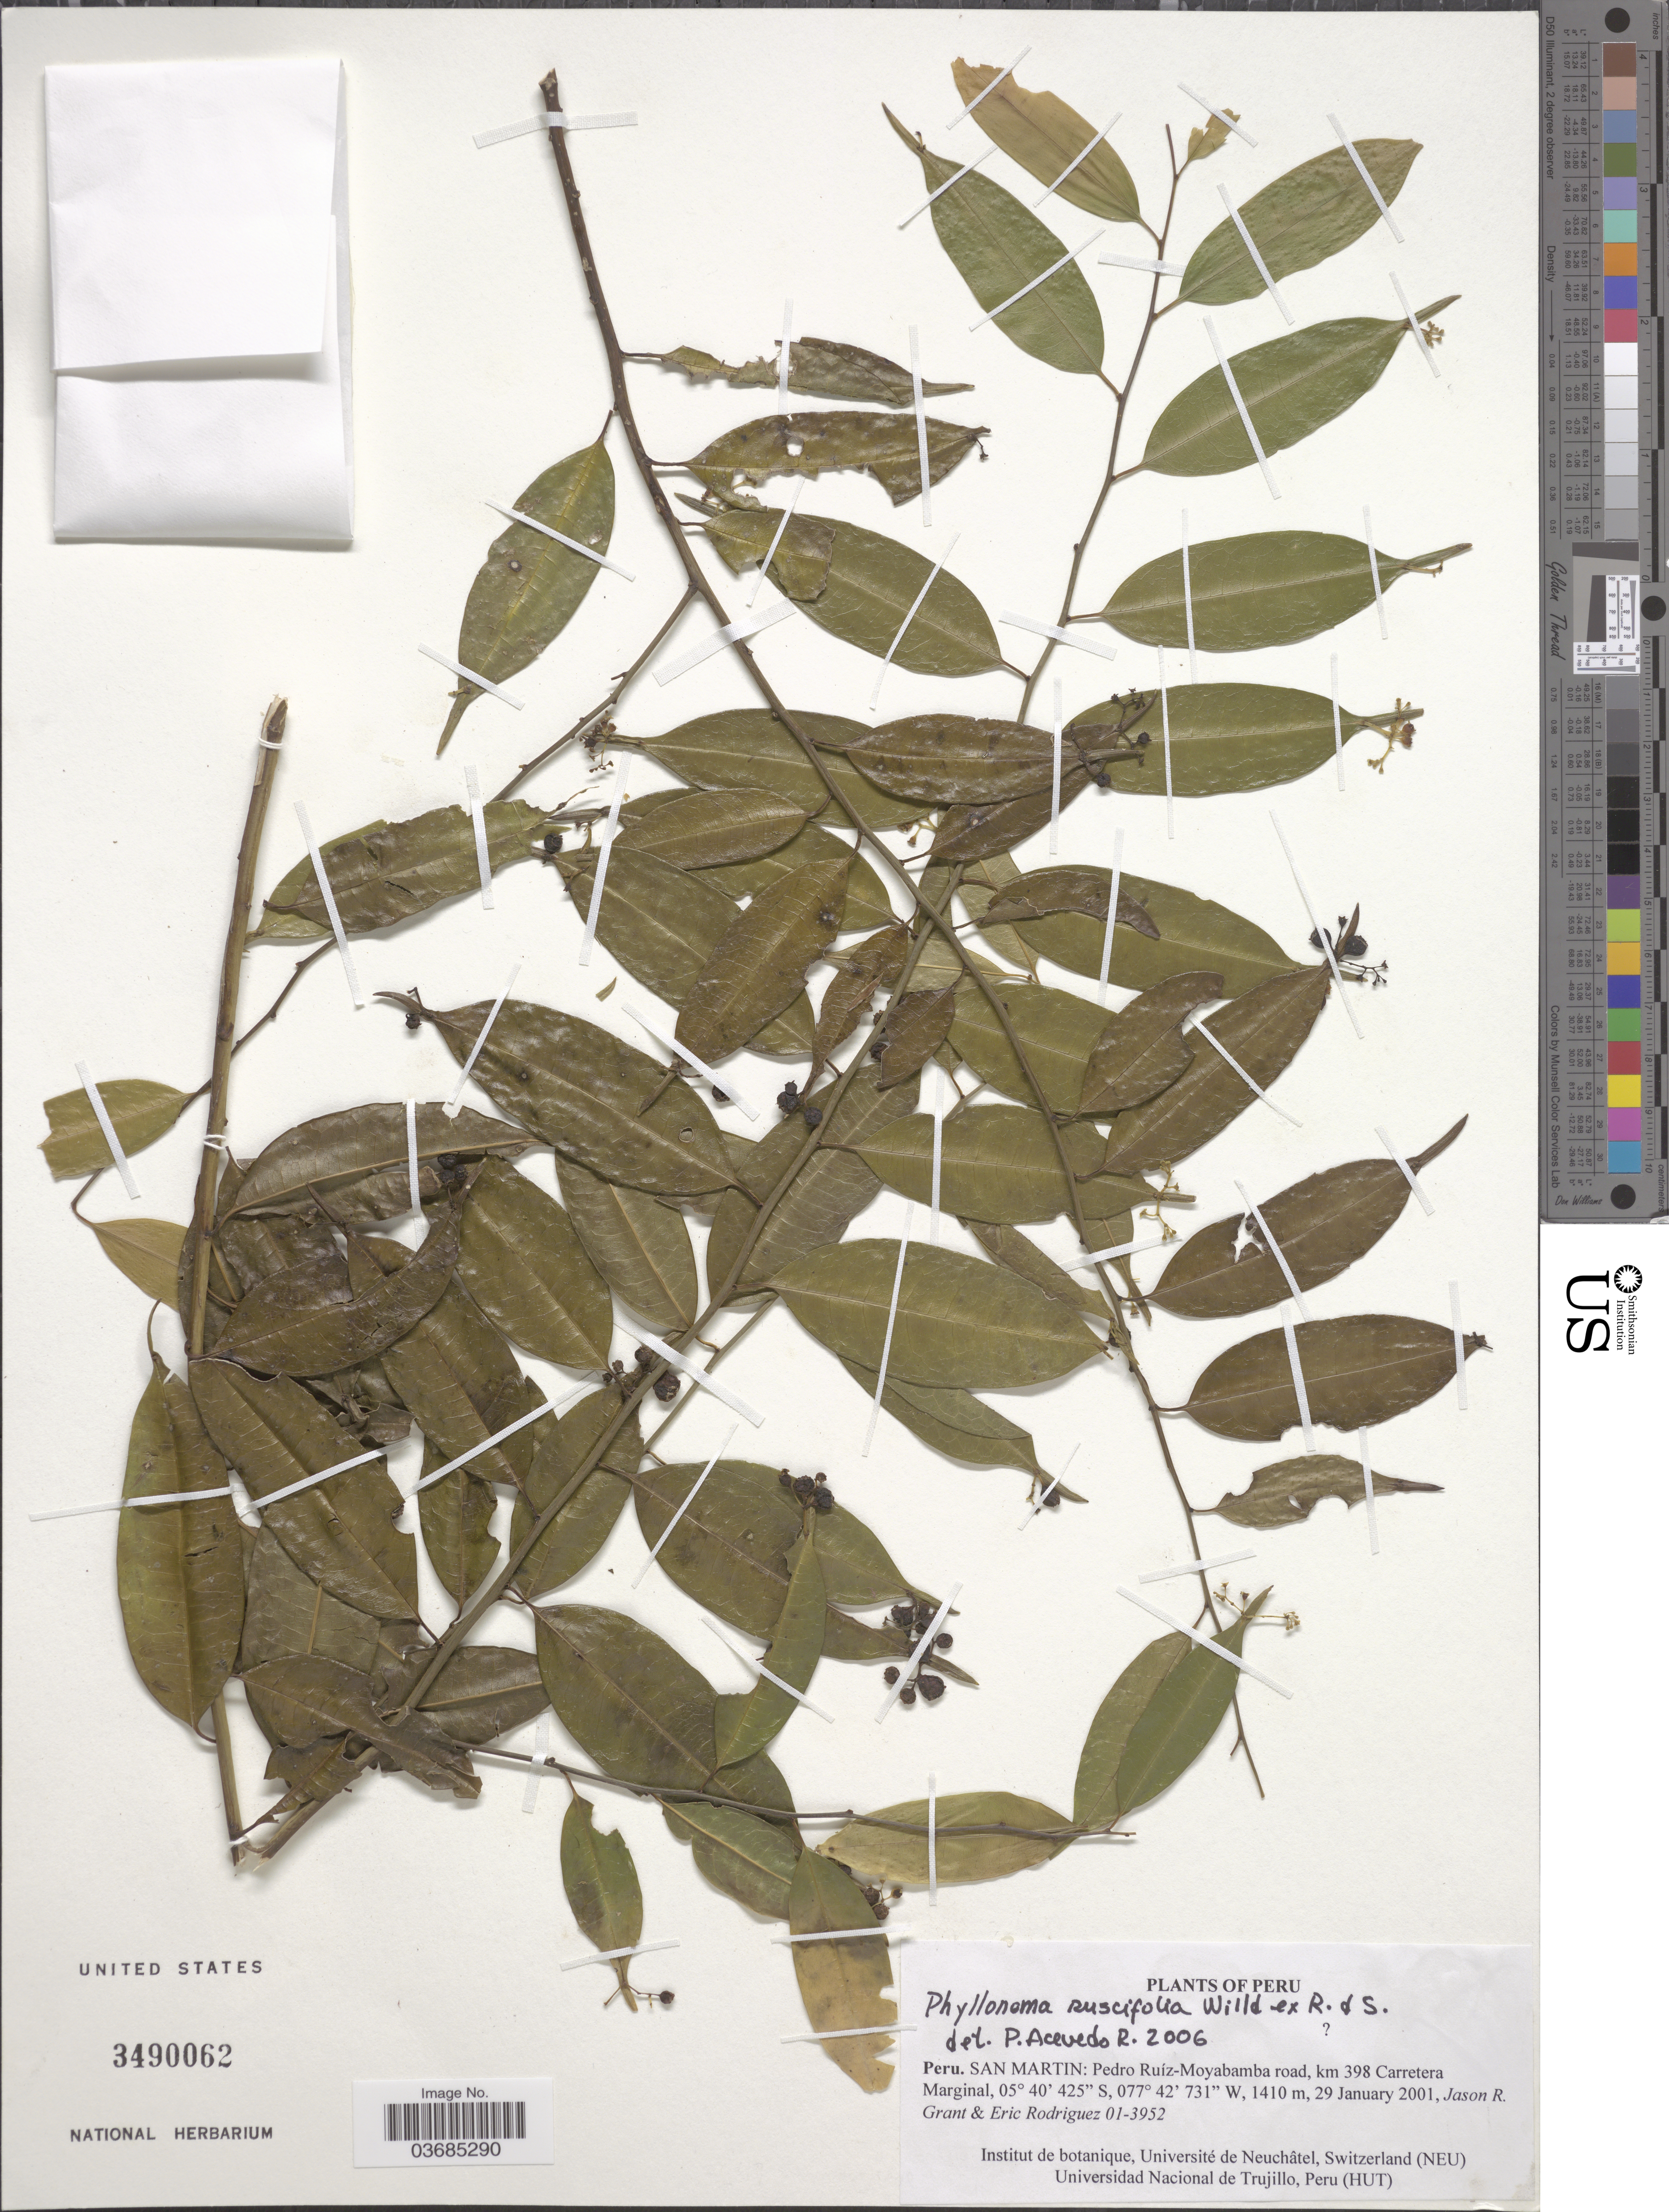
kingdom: Plantae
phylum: Tracheophyta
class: Magnoliopsida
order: Aquifoliales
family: Phyllonomaceae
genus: Phyllonoma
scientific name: Phyllonoma ruscifolia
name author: Willd. ex Schult.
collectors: J. R. Grant & E. Rodriguez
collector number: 01-3952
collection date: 2001-01-29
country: Peru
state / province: San Martín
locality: Pedro Ruíz-Moyabamba road, km 398 Carretera Marginal.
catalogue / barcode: US 3490062